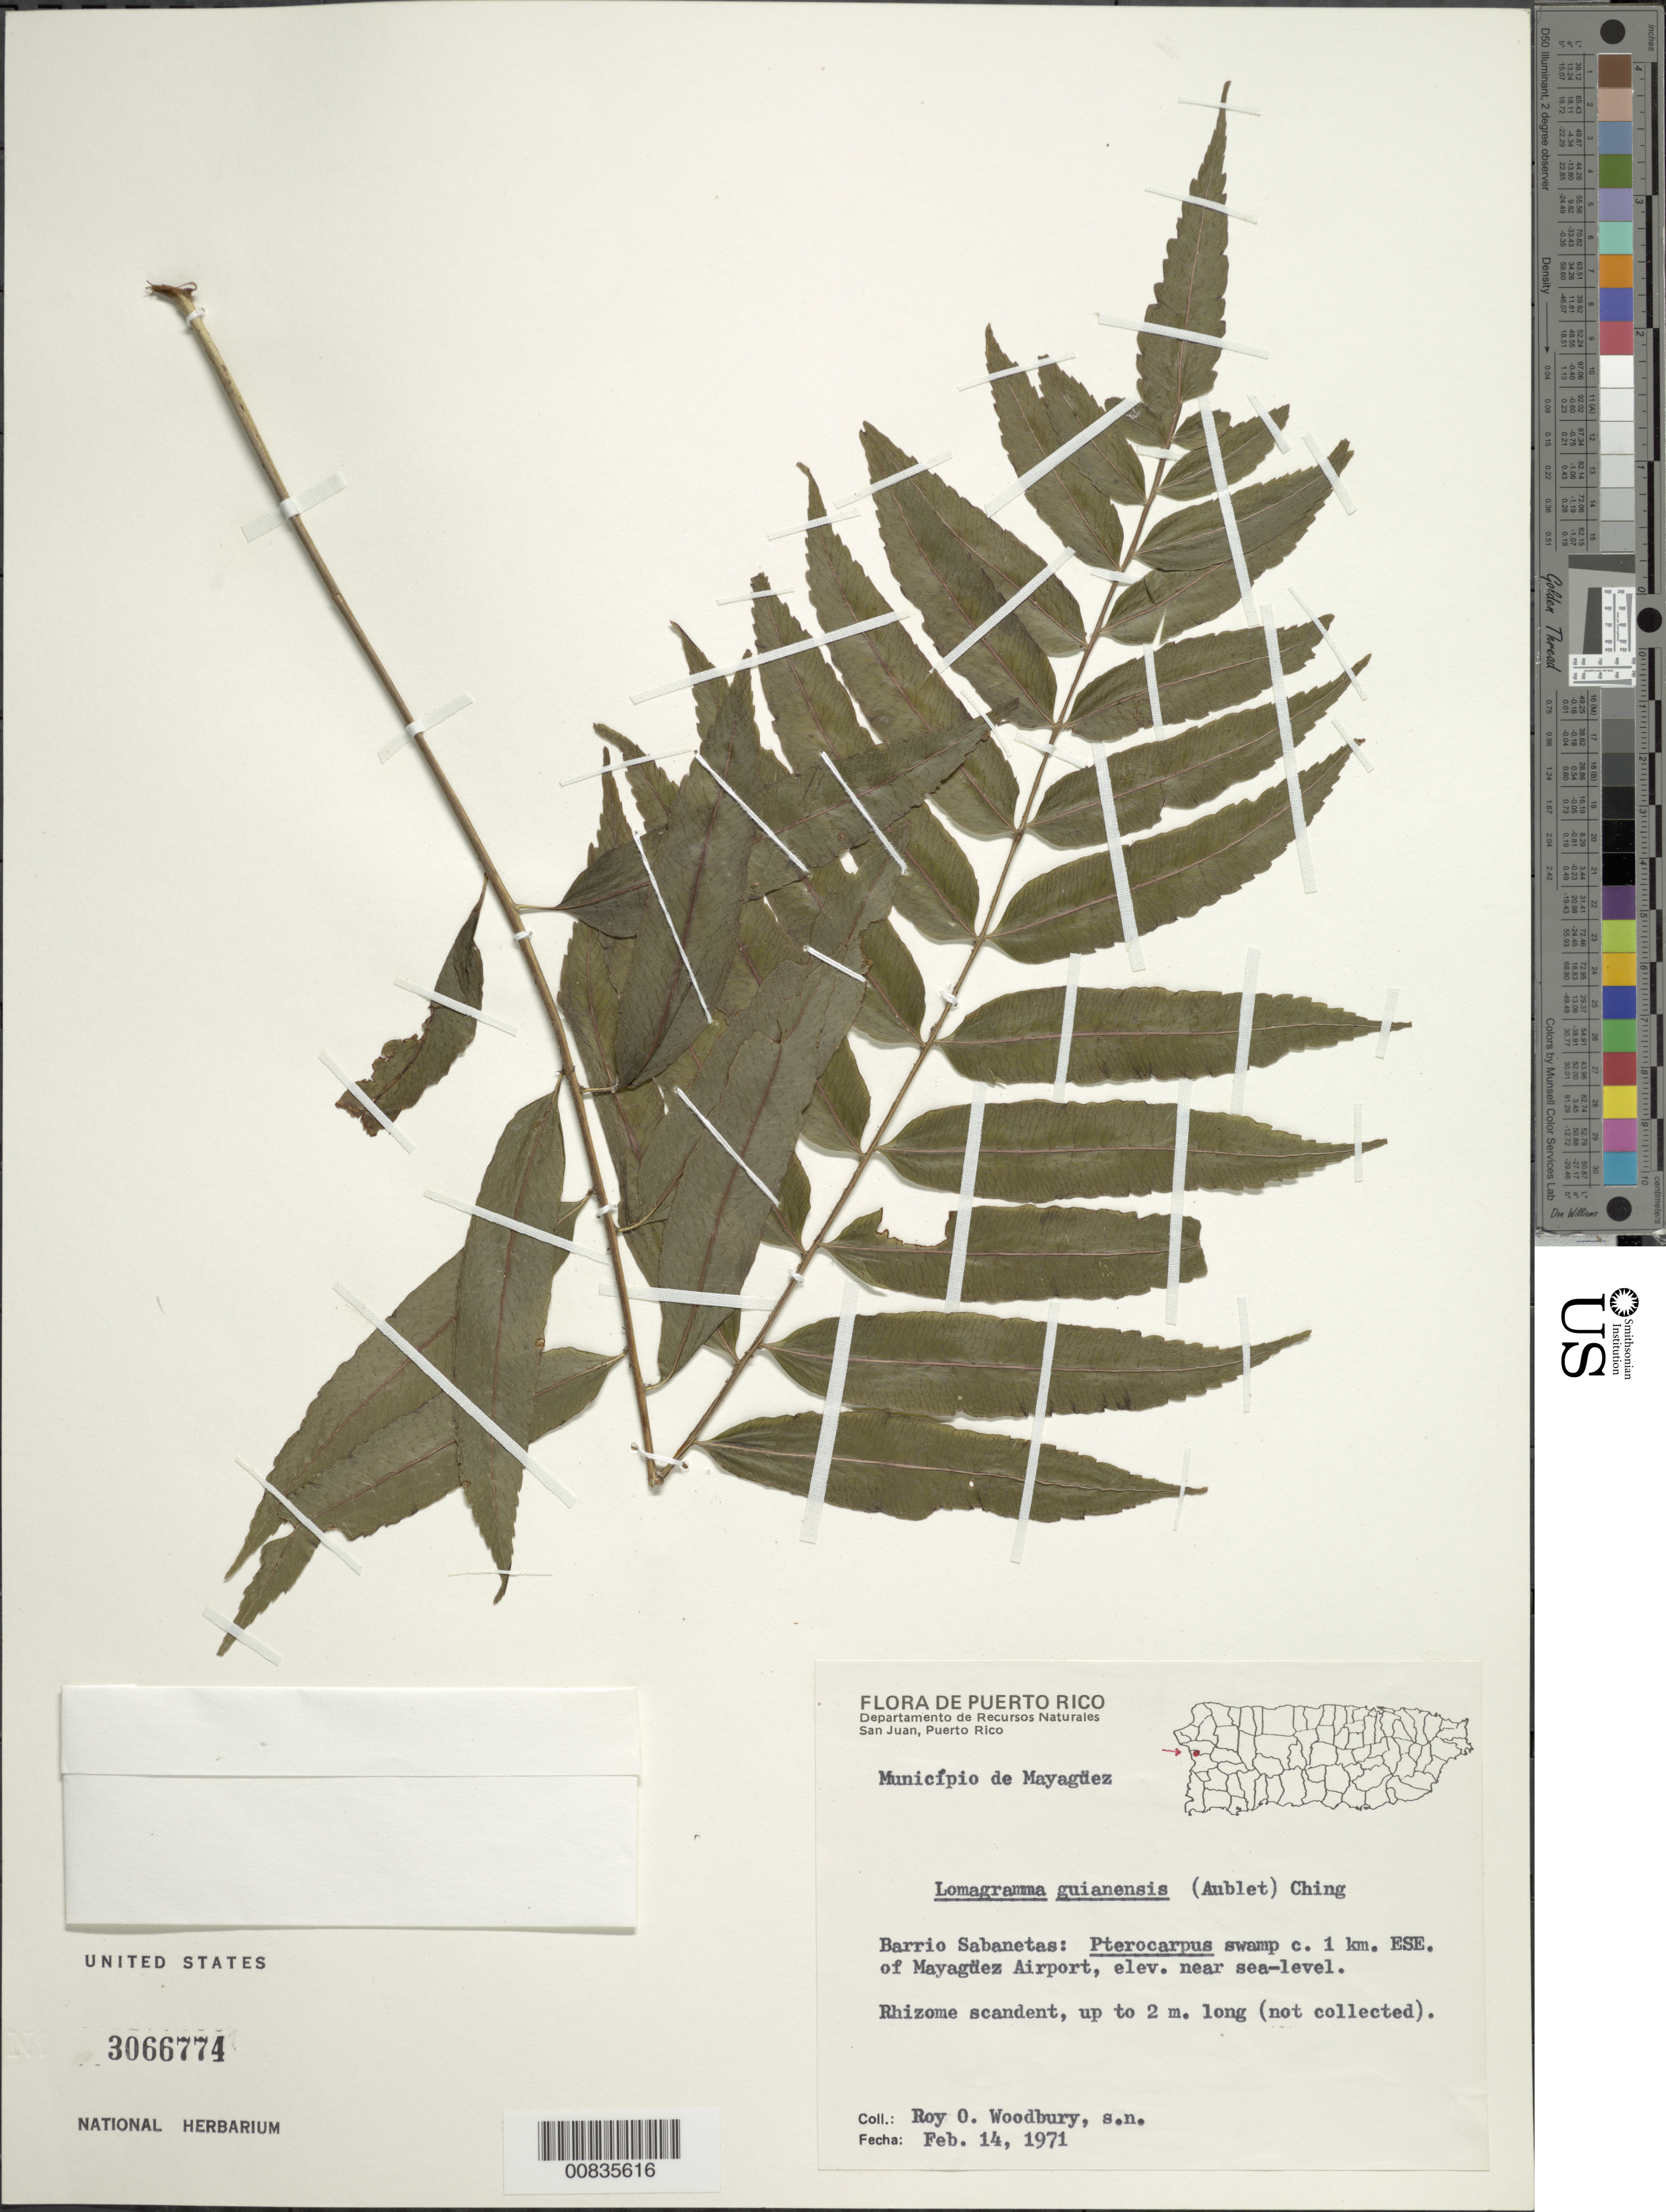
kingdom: Plantae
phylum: Tracheophyta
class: Polypodiopsida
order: Polypodiales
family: Dryopteridaceae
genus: Mickelia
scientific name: Mickelia guianensis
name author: (Aubl.) R.C. Moran et al.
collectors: R. O. Woodbury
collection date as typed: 14 Feb 1971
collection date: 1971-02-14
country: Puerto Rico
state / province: Mayagüez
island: Puerto Rico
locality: Mun. Mayagüez, Barrio Sabanetas, 1 km ESE of Mayagüez Airport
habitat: Pterocarpus swamp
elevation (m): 0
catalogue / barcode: US 3066774